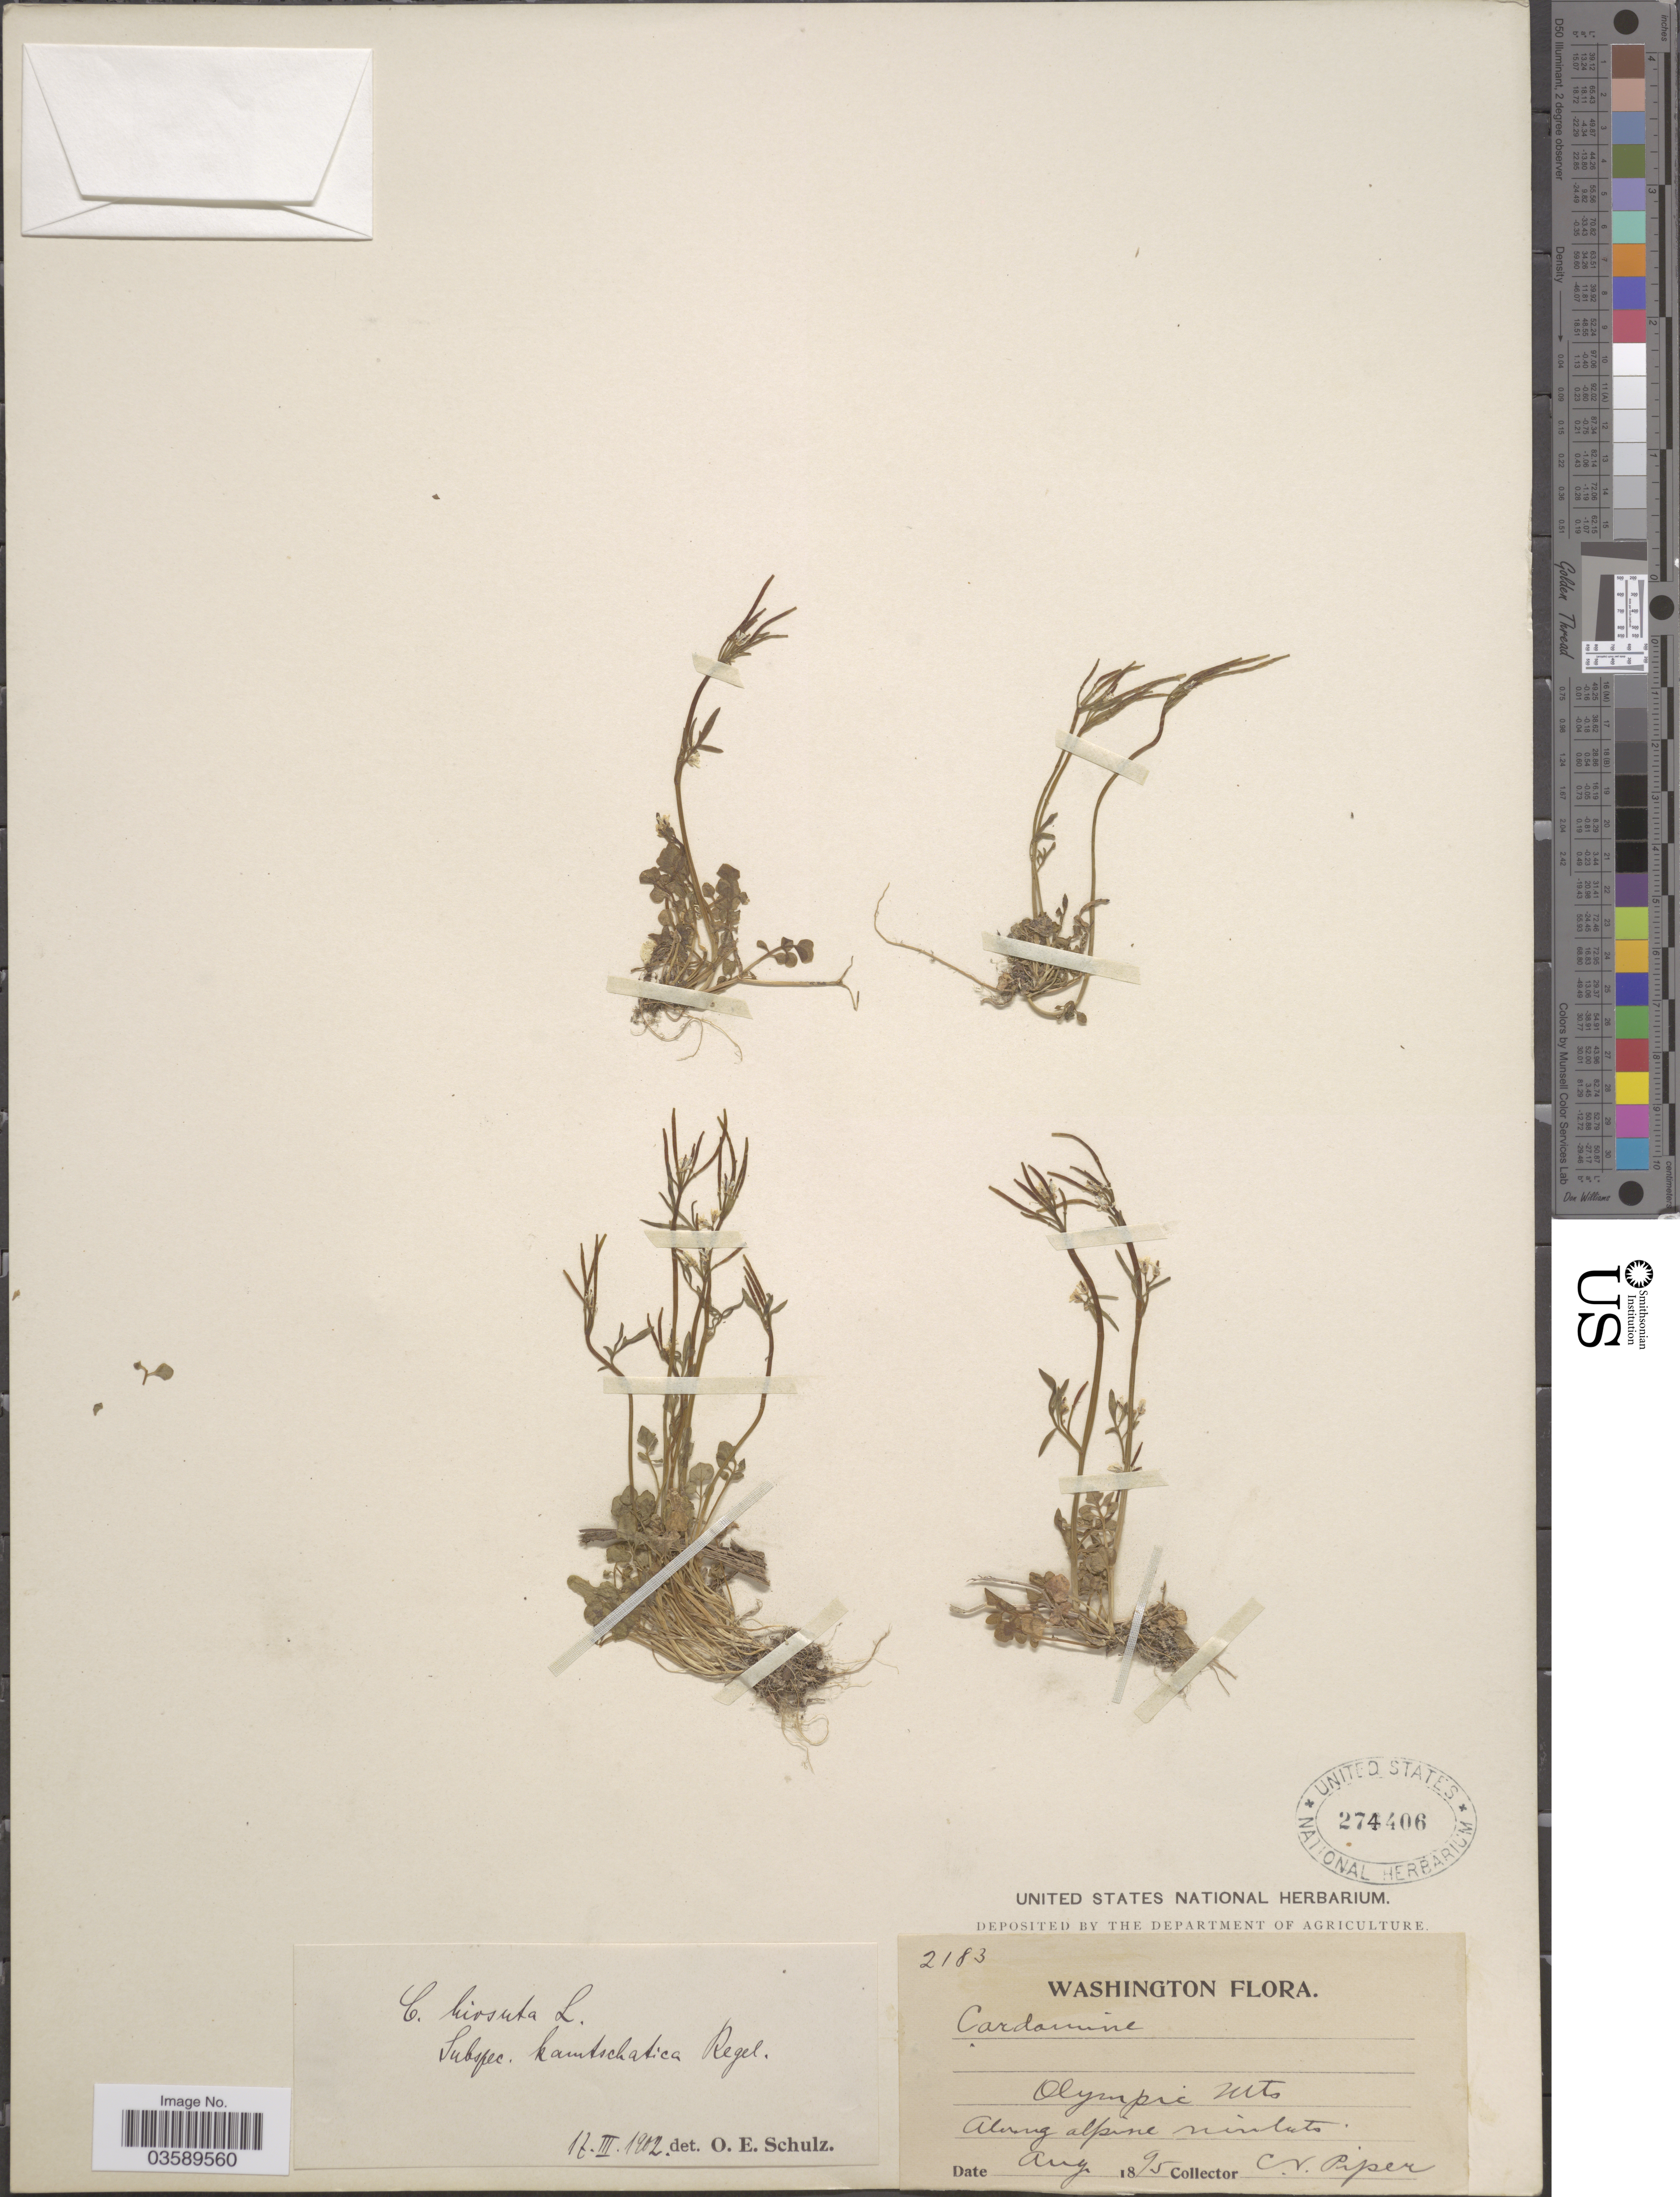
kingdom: Plantae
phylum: Tracheophyta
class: Magnoliopsida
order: Brassicales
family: Brassicaceae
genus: Cardamine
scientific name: Cardamine oligosperma var. kamtschatica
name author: (Regel) Detling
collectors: C. V. Piper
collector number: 2183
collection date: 1895-08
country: United States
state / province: Washington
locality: Olympic Mts. Along alpine rivulets.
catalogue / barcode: US 274406